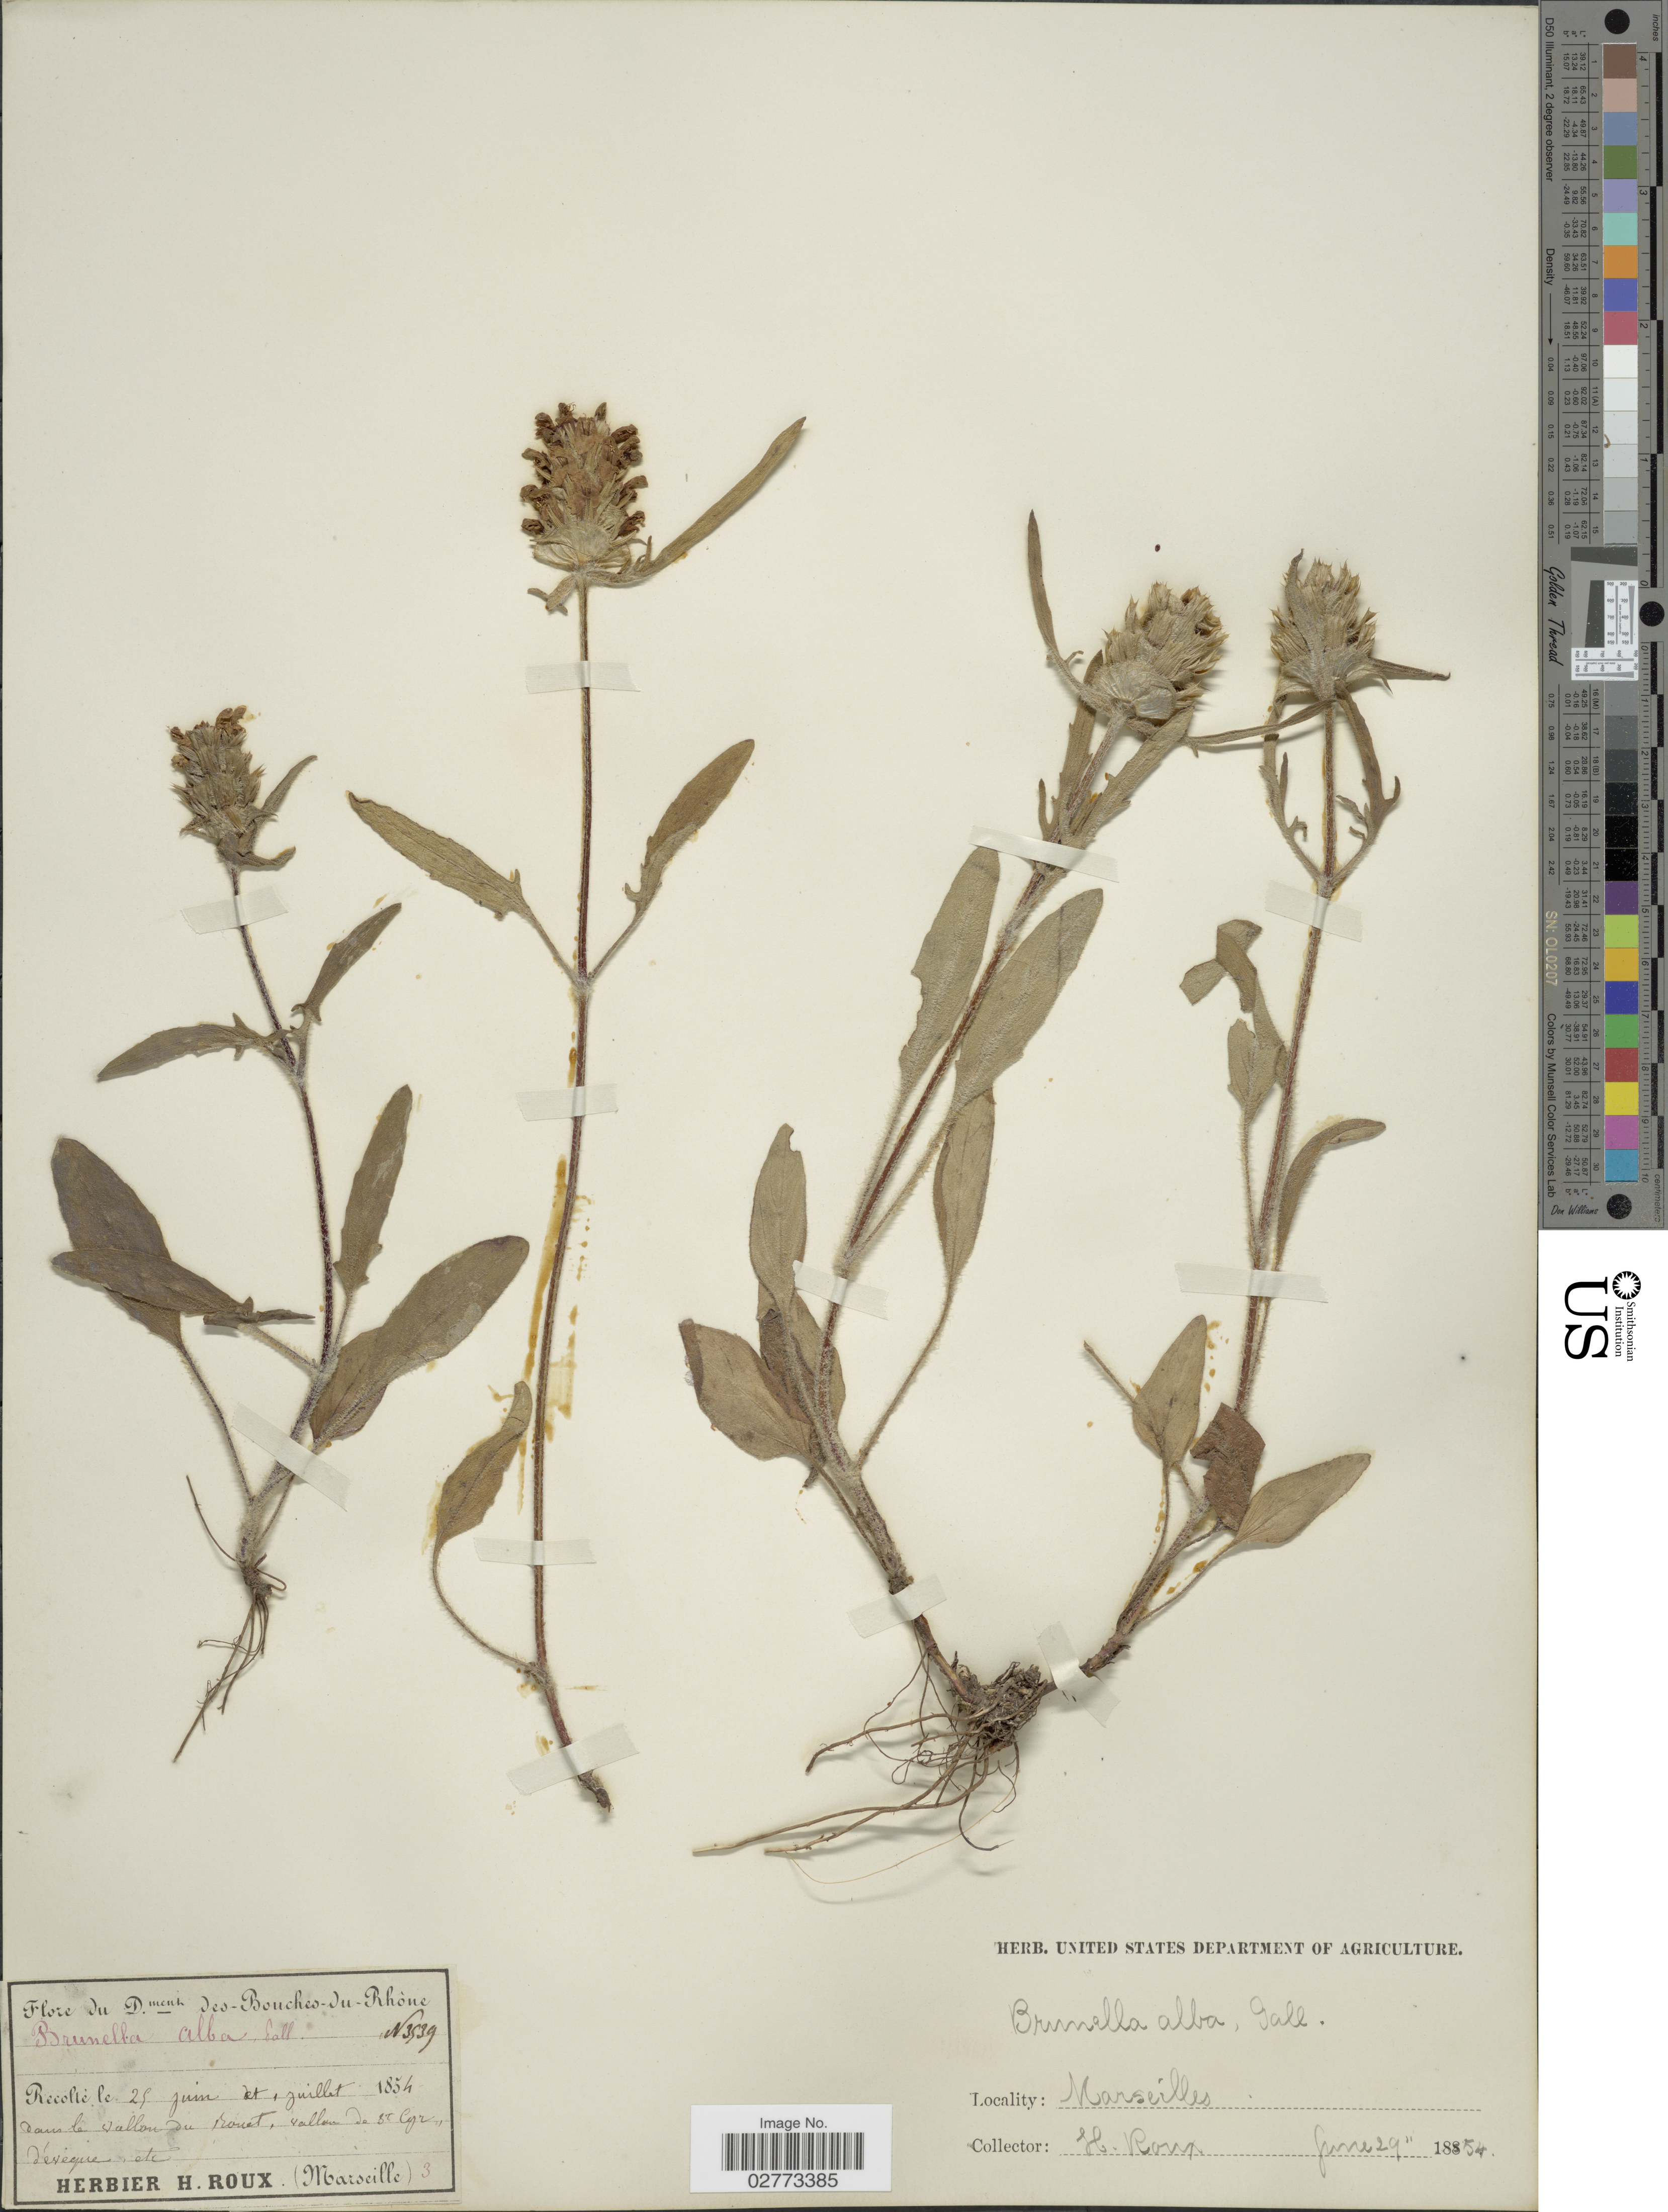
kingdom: Plantae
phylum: Tracheophyta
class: Magnoliopsida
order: Lamiales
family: Lamiaceae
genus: Prunella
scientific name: Prunella alba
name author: Pall. ex M. Bieb.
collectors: H. Roux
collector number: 3539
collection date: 1854-06-29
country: France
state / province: Provence-Alpes-Côte d'Azur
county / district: Bouches-du-Rhône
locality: D.ment des-Bouches-du-Rhòne. Marseilles. Dans le vallon du Rouet, vallon de St Pyr.